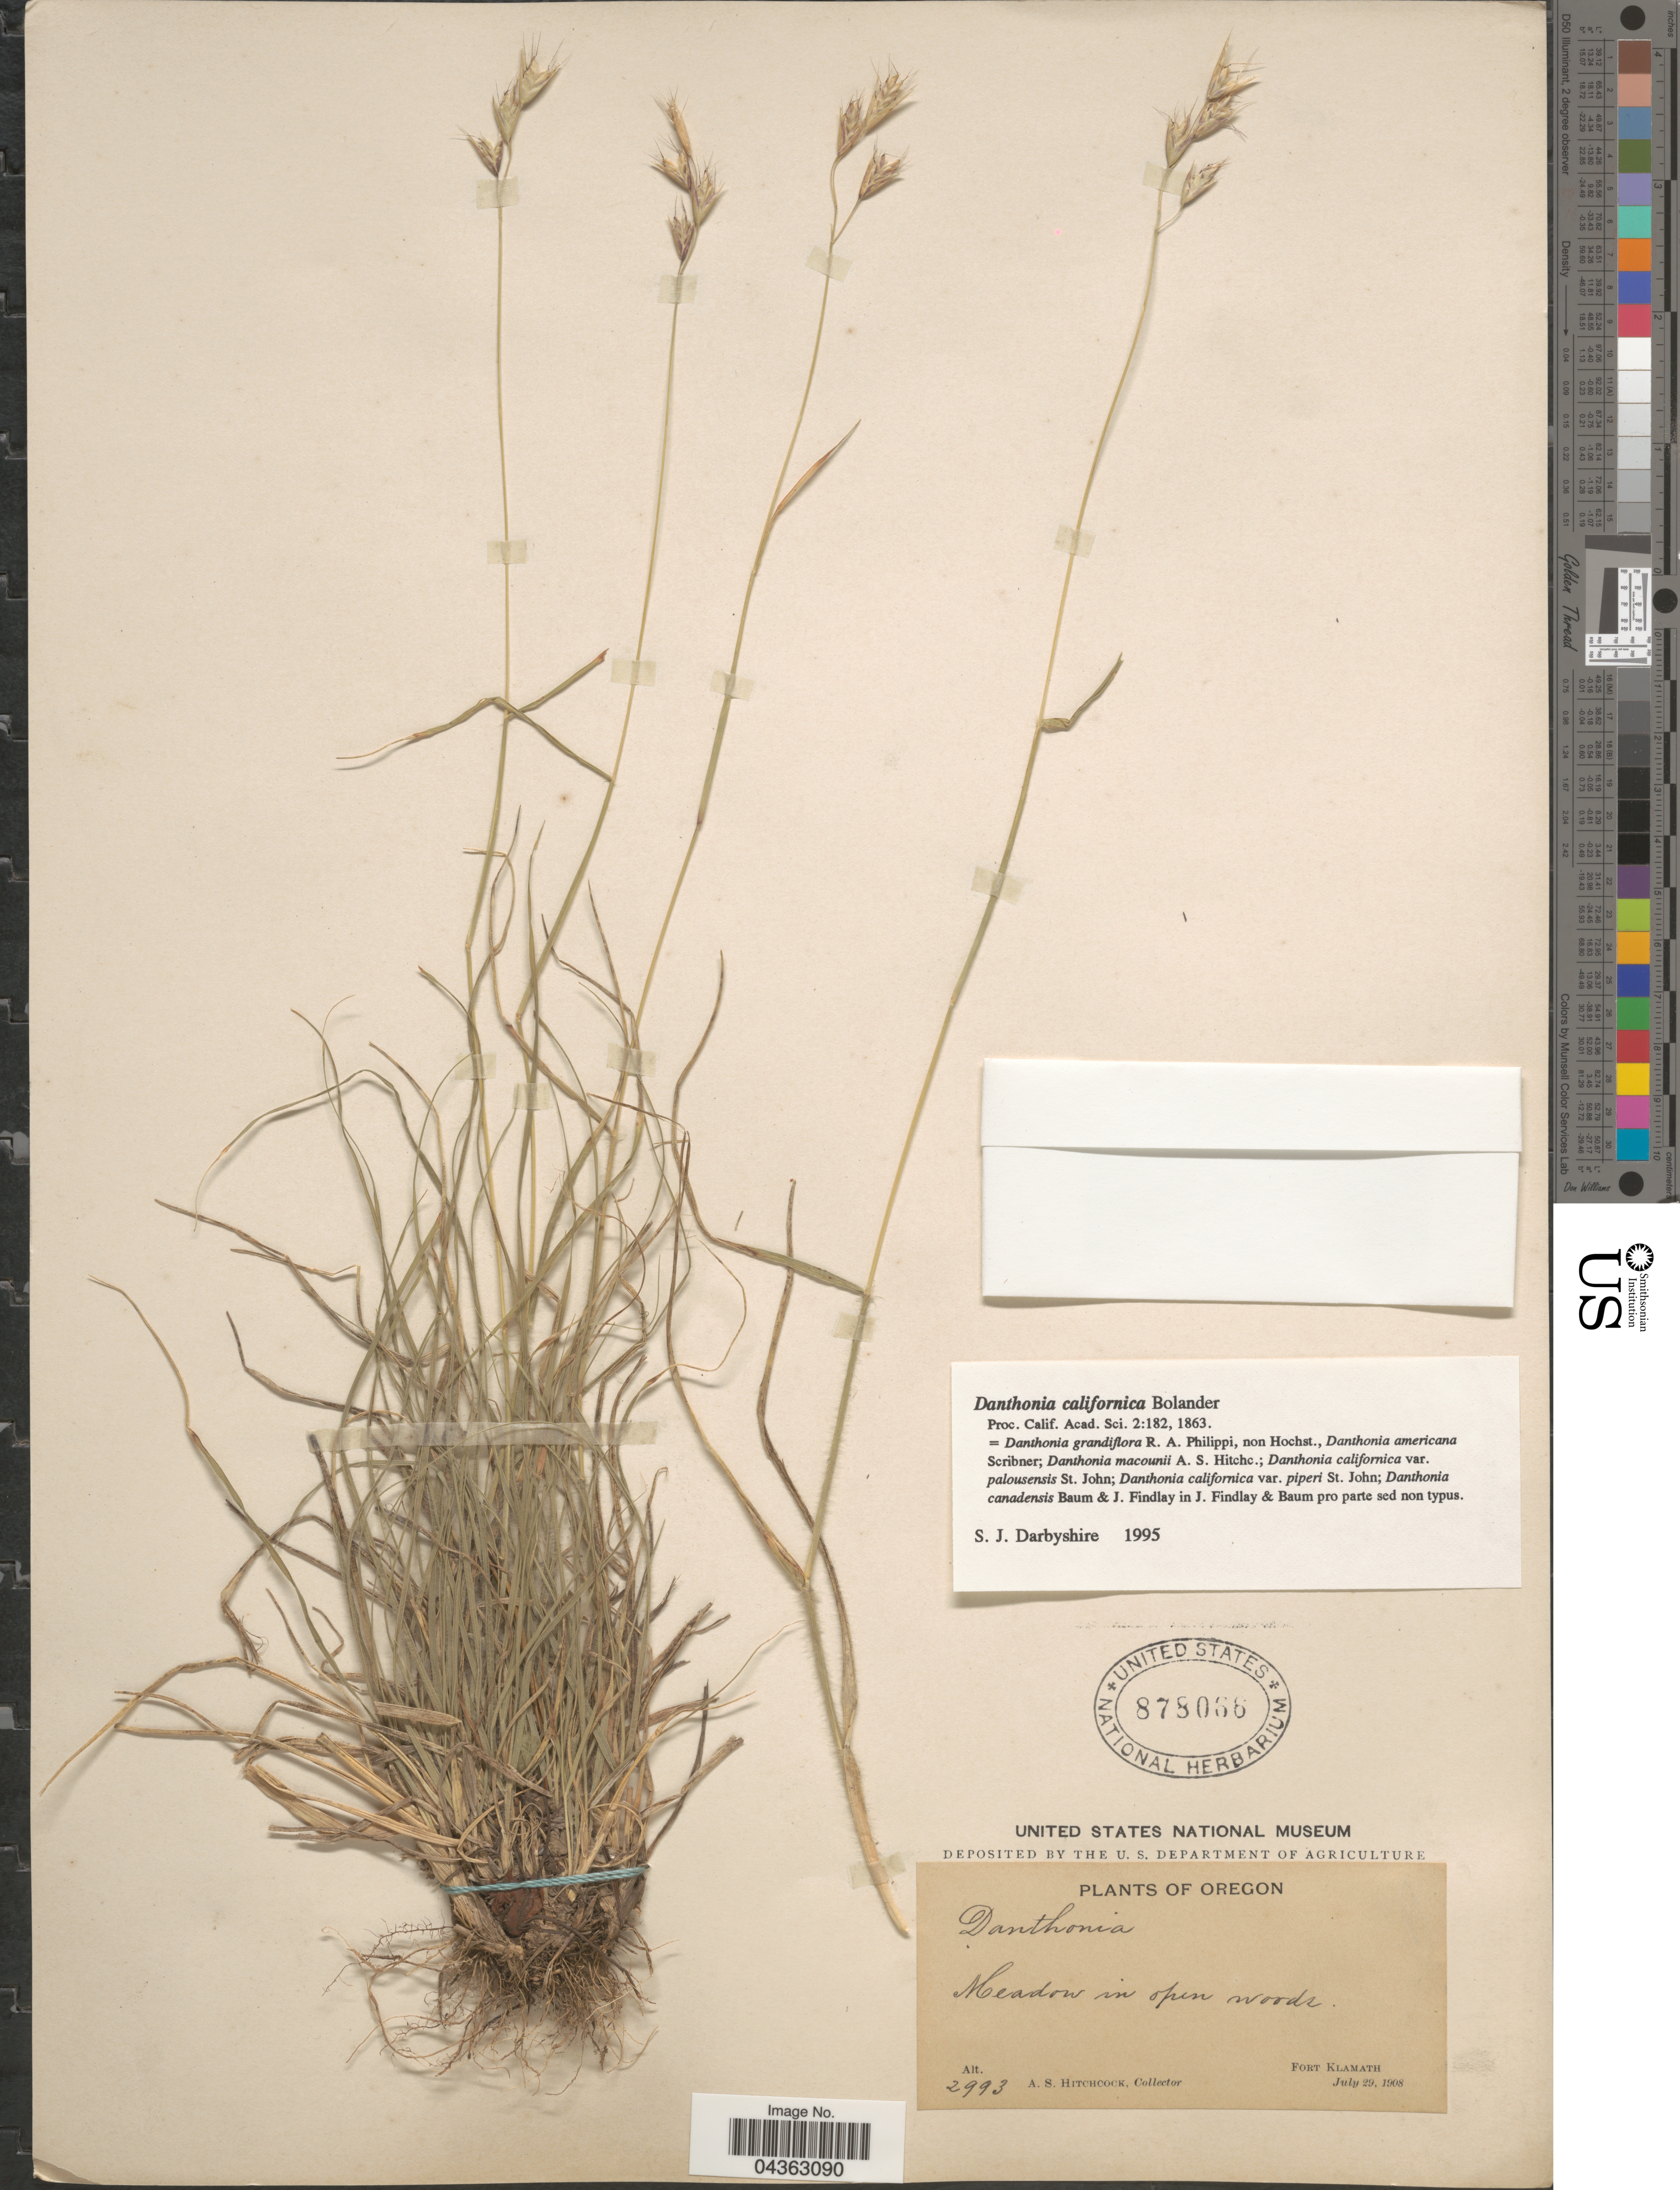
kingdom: Plantae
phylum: Tracheophyta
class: Liliopsida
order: Poales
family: Poaceae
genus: Danthonia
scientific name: Danthonia californica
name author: Bol.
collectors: A. S. Hitchcock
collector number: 2993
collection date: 1908-07-29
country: United States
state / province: Oregon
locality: Meadow in open woods. Fort Klamath.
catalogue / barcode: US 878068